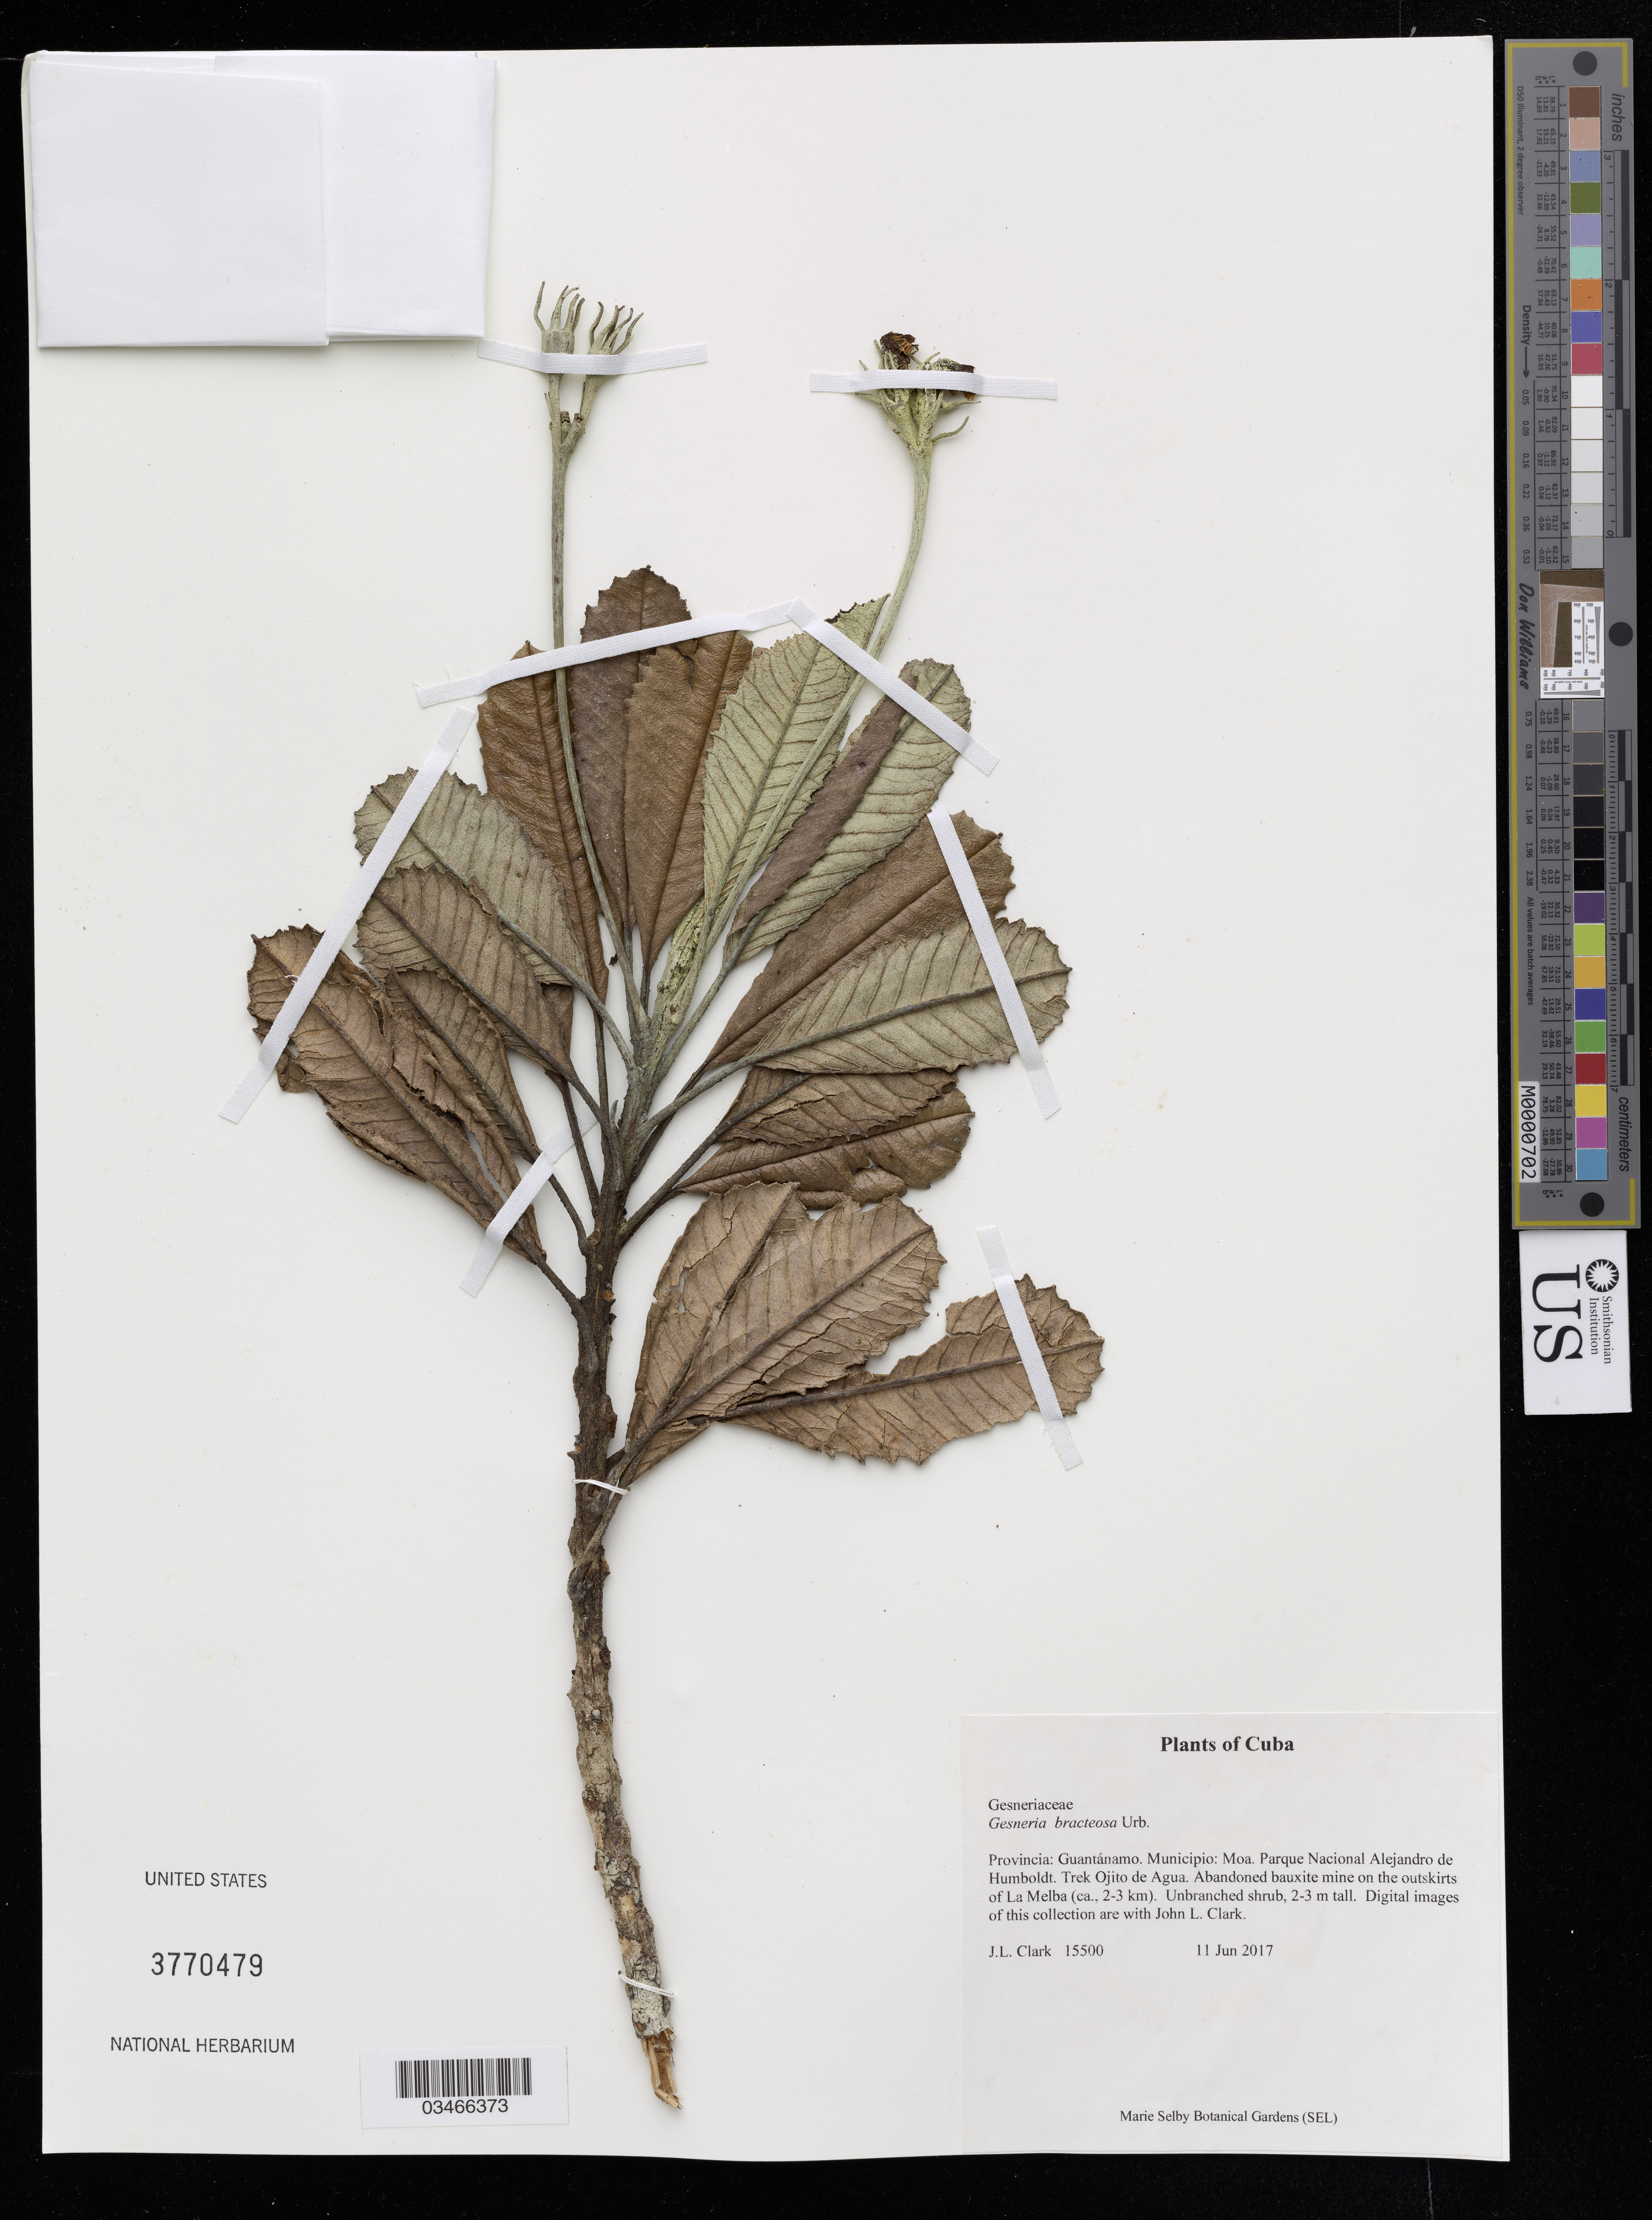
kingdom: Plantae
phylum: Tracheophyta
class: Magnoliopsida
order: Lamiales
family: Gesneriaceae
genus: Gesneria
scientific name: Gesneria bracteosa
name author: Urb.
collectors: J. Clark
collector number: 15500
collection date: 2017-06-11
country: Cuba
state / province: Guantánamo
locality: Municipio: Moa. Parque Nacional Alejandro de Humboldt. Trek Ojito de Agua. Abandoned bauxite mine on the outskirts of La Melba (ca., 2-3 km).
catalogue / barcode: US 3770479